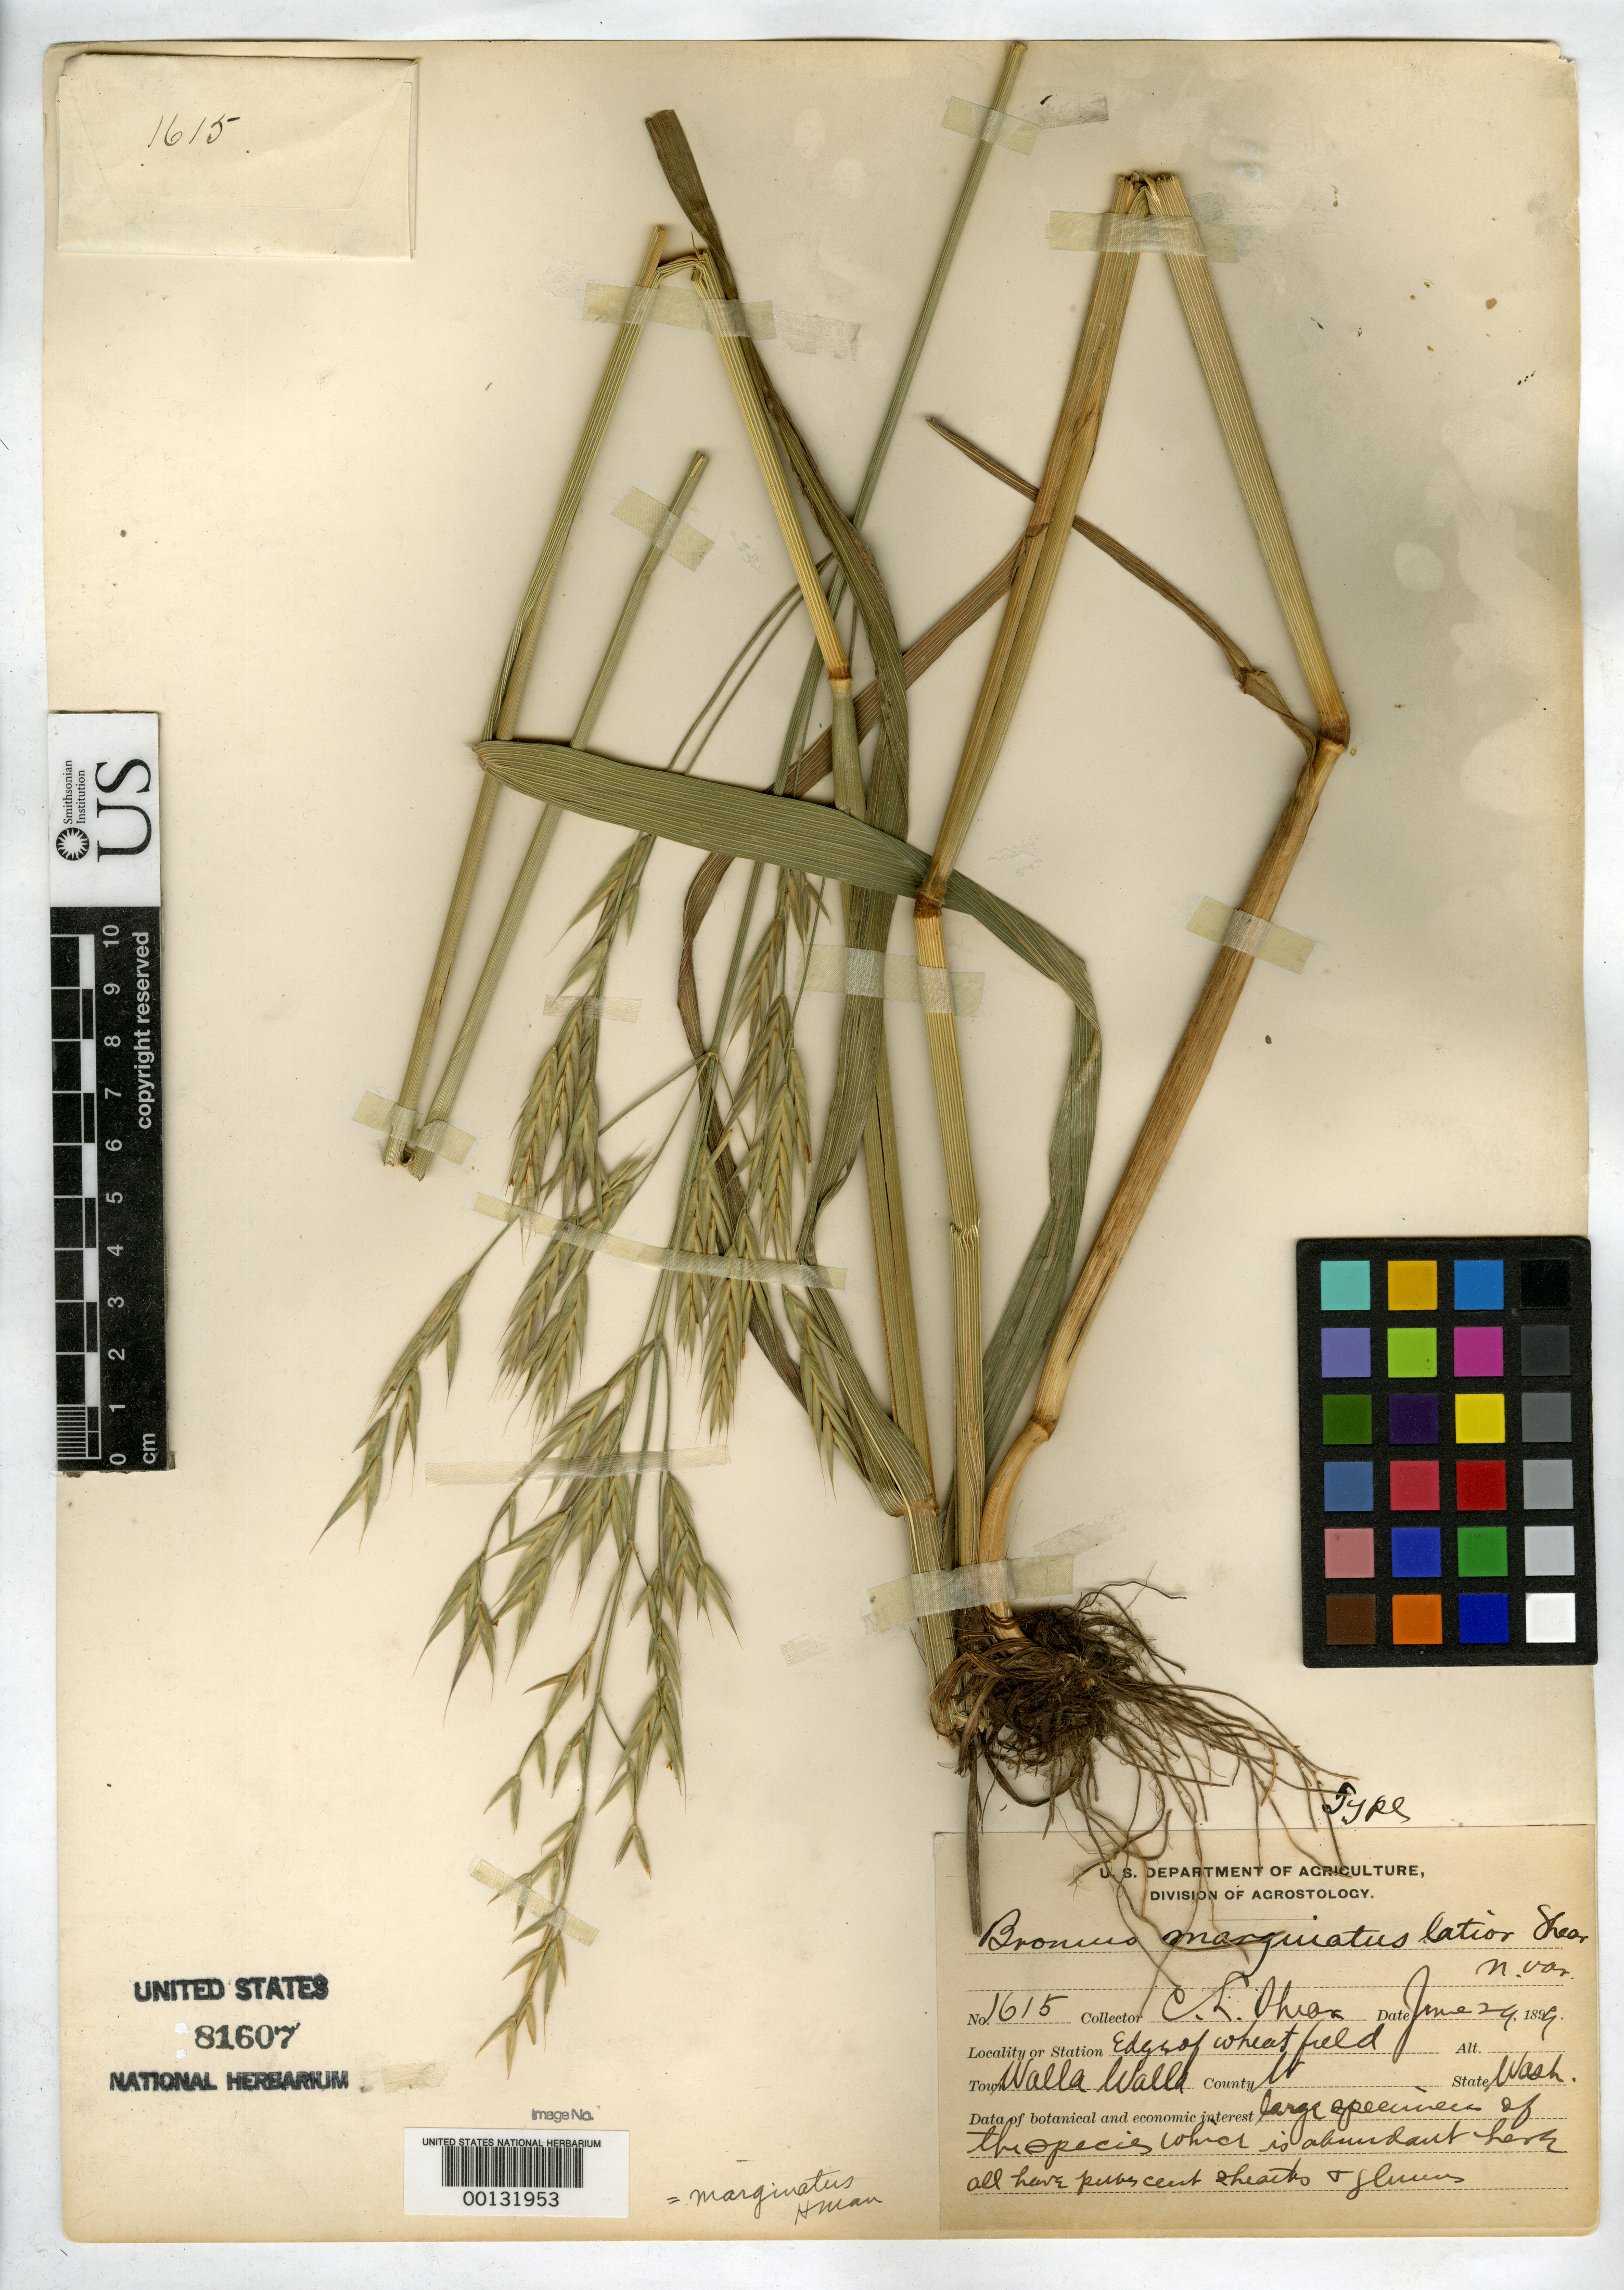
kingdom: Plantae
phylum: Tracheophyta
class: Liliopsida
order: Poales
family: Poaceae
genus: Bromus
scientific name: Bromus marginatus var. latior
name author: Shear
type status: Holotype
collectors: C. L. Shear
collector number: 1615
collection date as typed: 29 Jun 1899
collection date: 1899-06-29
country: United States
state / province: Washington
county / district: Walla Walla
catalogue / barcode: US 81607